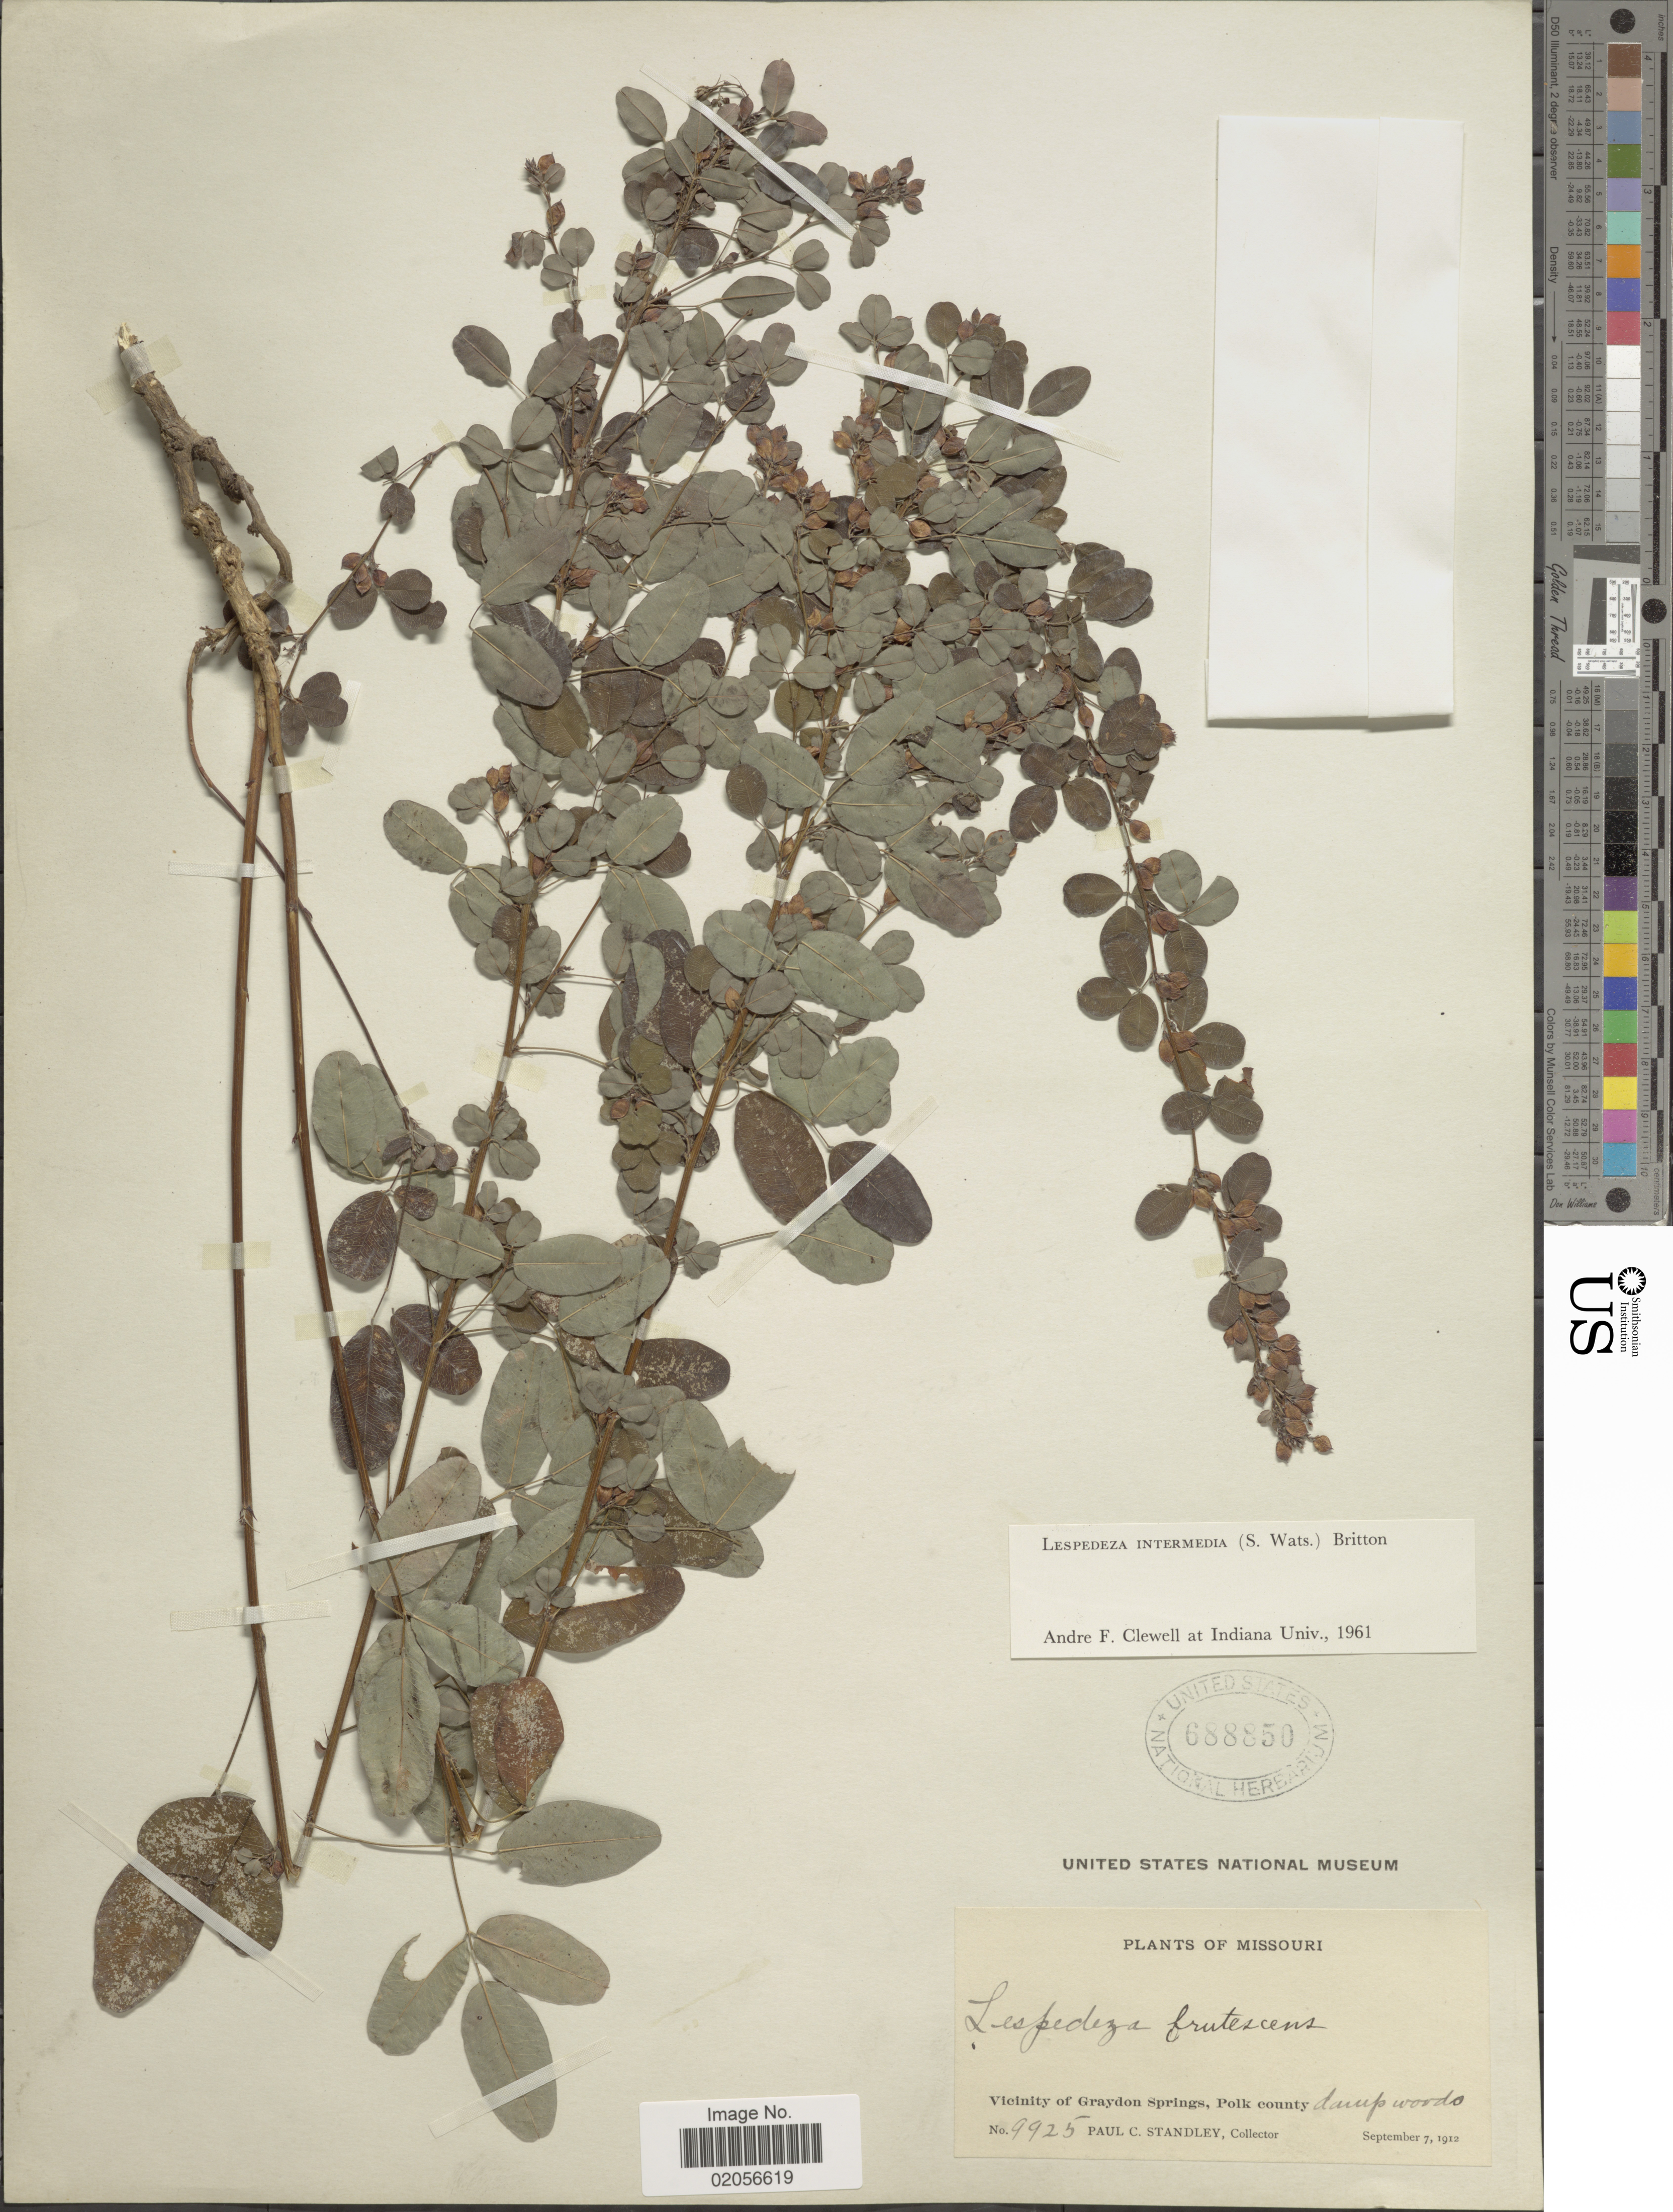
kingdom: Plantae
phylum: Tracheophyta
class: Magnoliopsida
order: Fabales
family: Fabaceae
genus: Lespedeza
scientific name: Lespedeza intermedia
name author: (S. Watson) Britton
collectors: P. C. Standley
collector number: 9925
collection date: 1912-09-07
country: United States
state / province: Missouri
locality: Vicinity of Graydon Springs, Polk County, damp woods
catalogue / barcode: US 688850